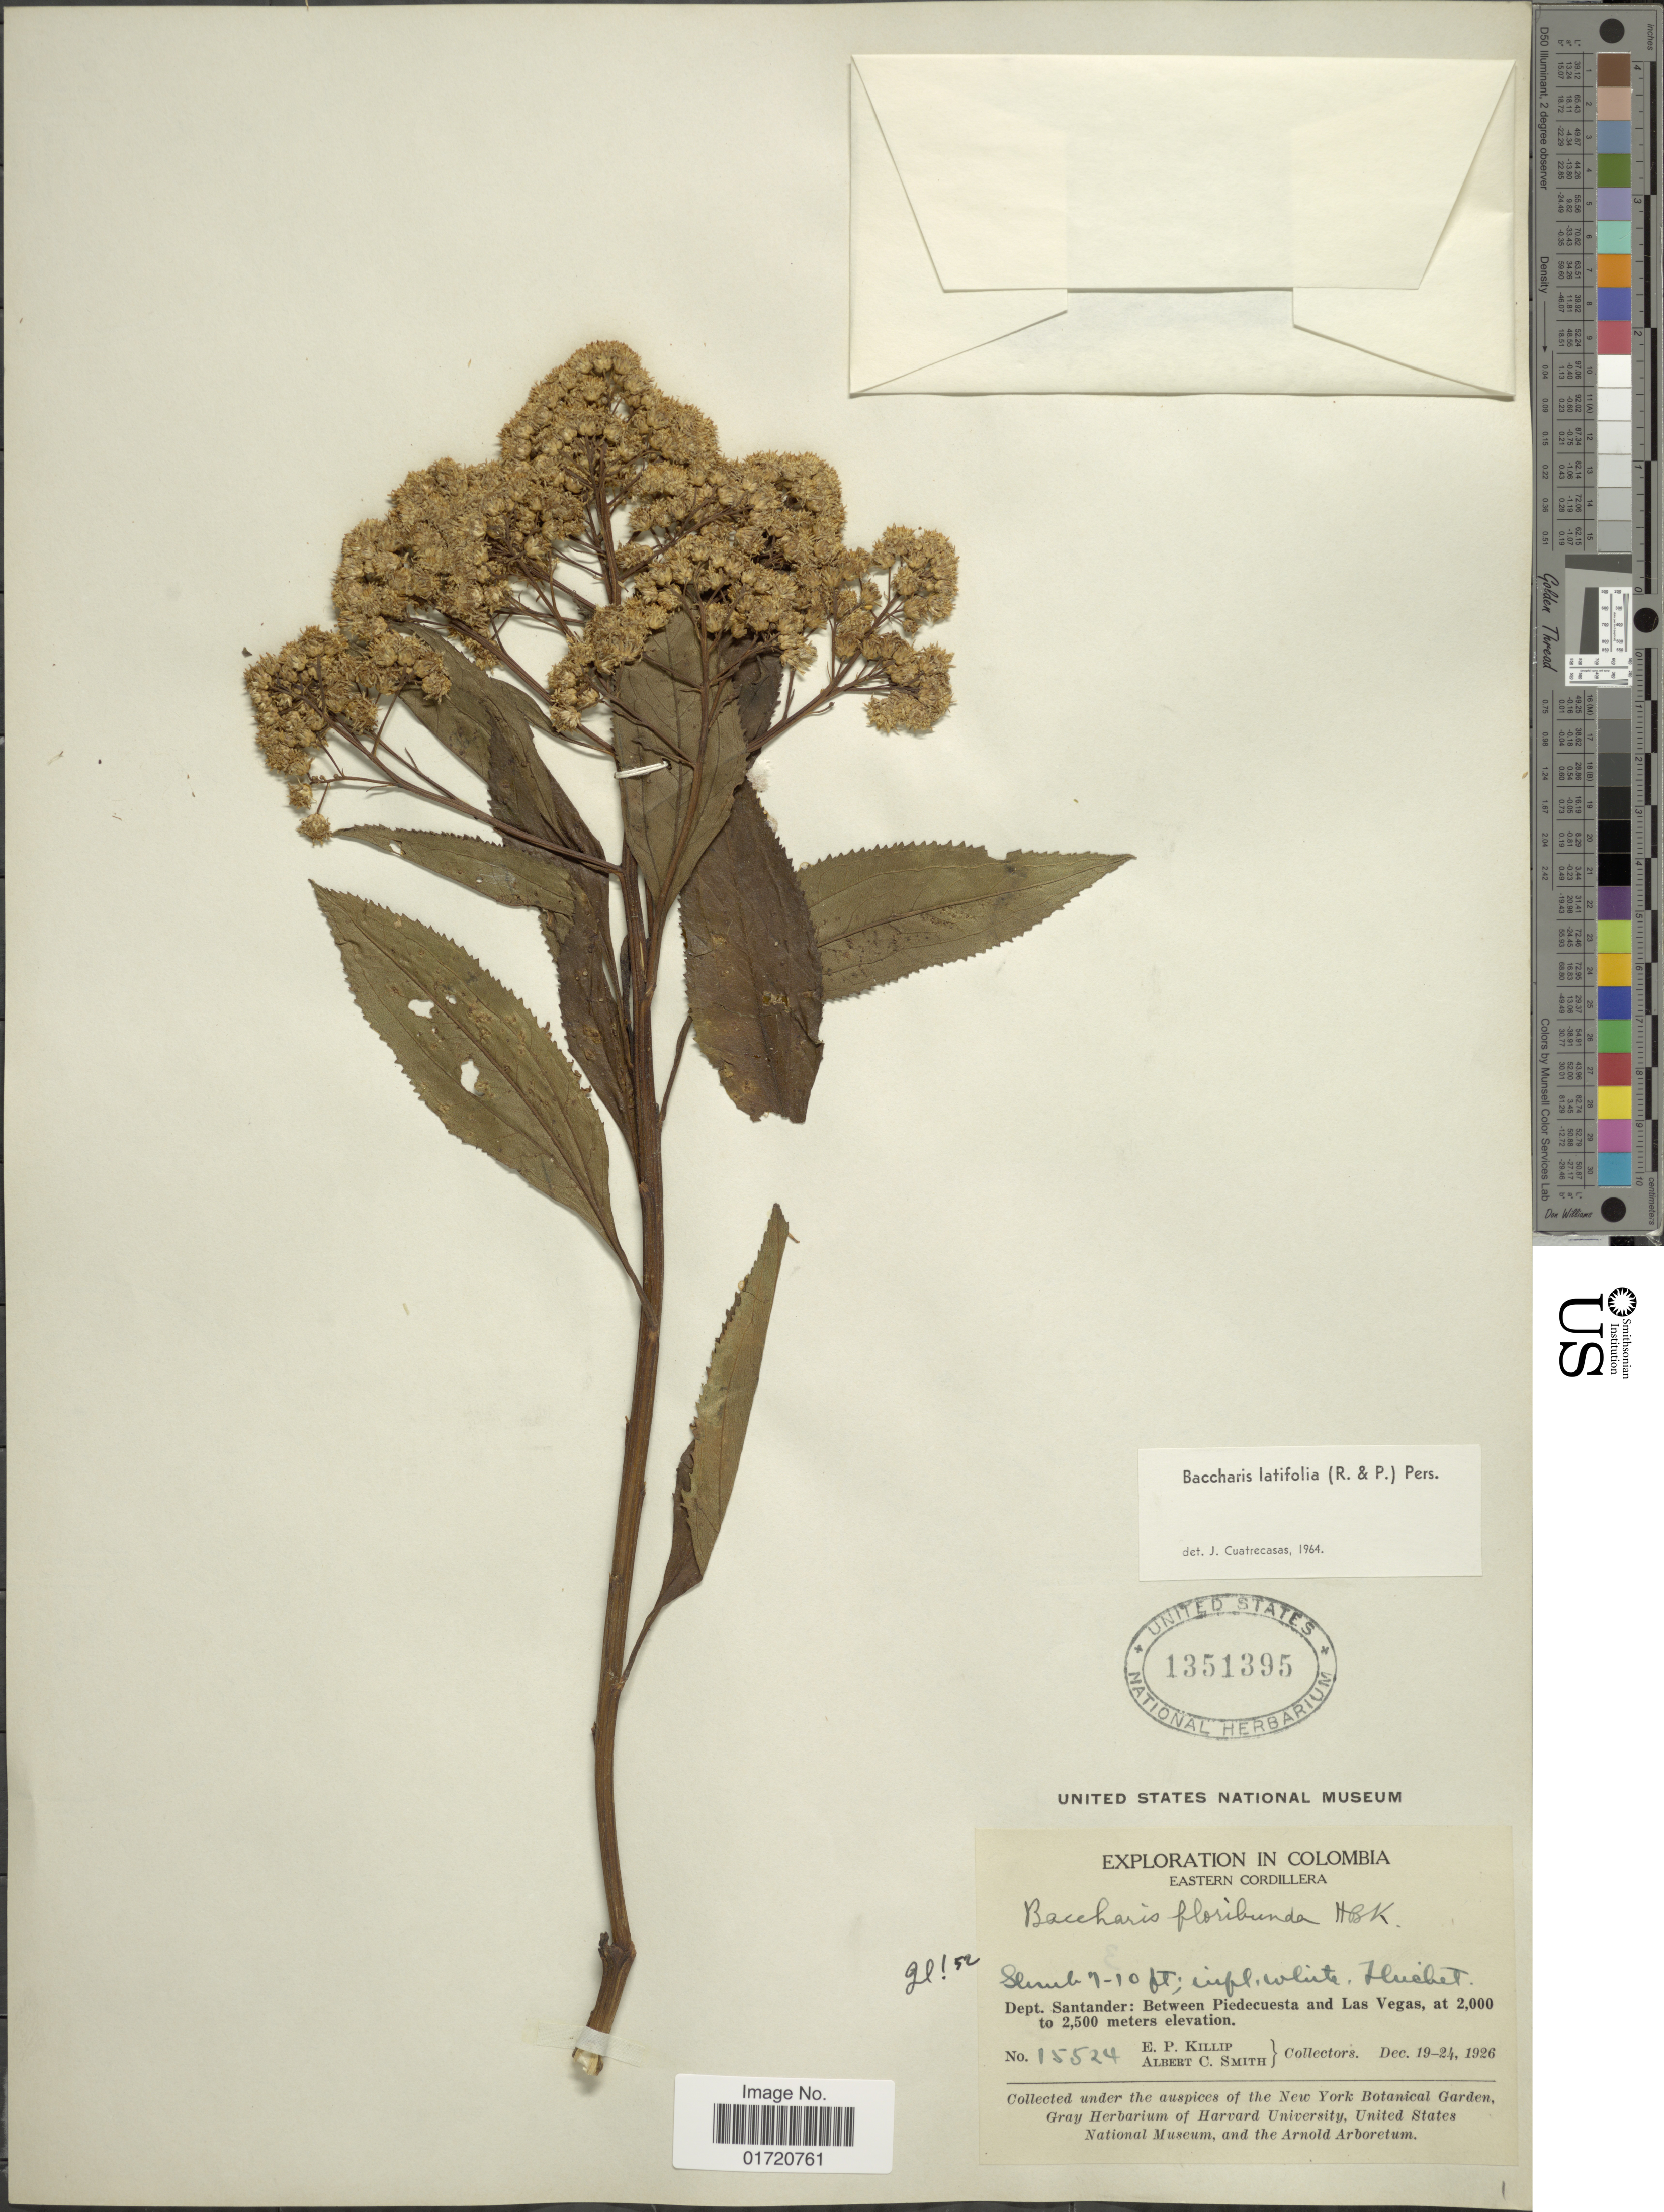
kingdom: Plantae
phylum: Tracheophyta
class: Magnoliopsida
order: Asterales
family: Asteraceae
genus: Baccharis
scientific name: Baccharis latifolia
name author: (Ruiz & Pav.) Pers.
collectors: E. P. Killip & A. C. Smith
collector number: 15524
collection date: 1926-12-19/1926-12-24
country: Colombia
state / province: Santander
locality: Eastern Cordillera, between Piedecuesta and Las Vegas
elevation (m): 2000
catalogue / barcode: US 1351395